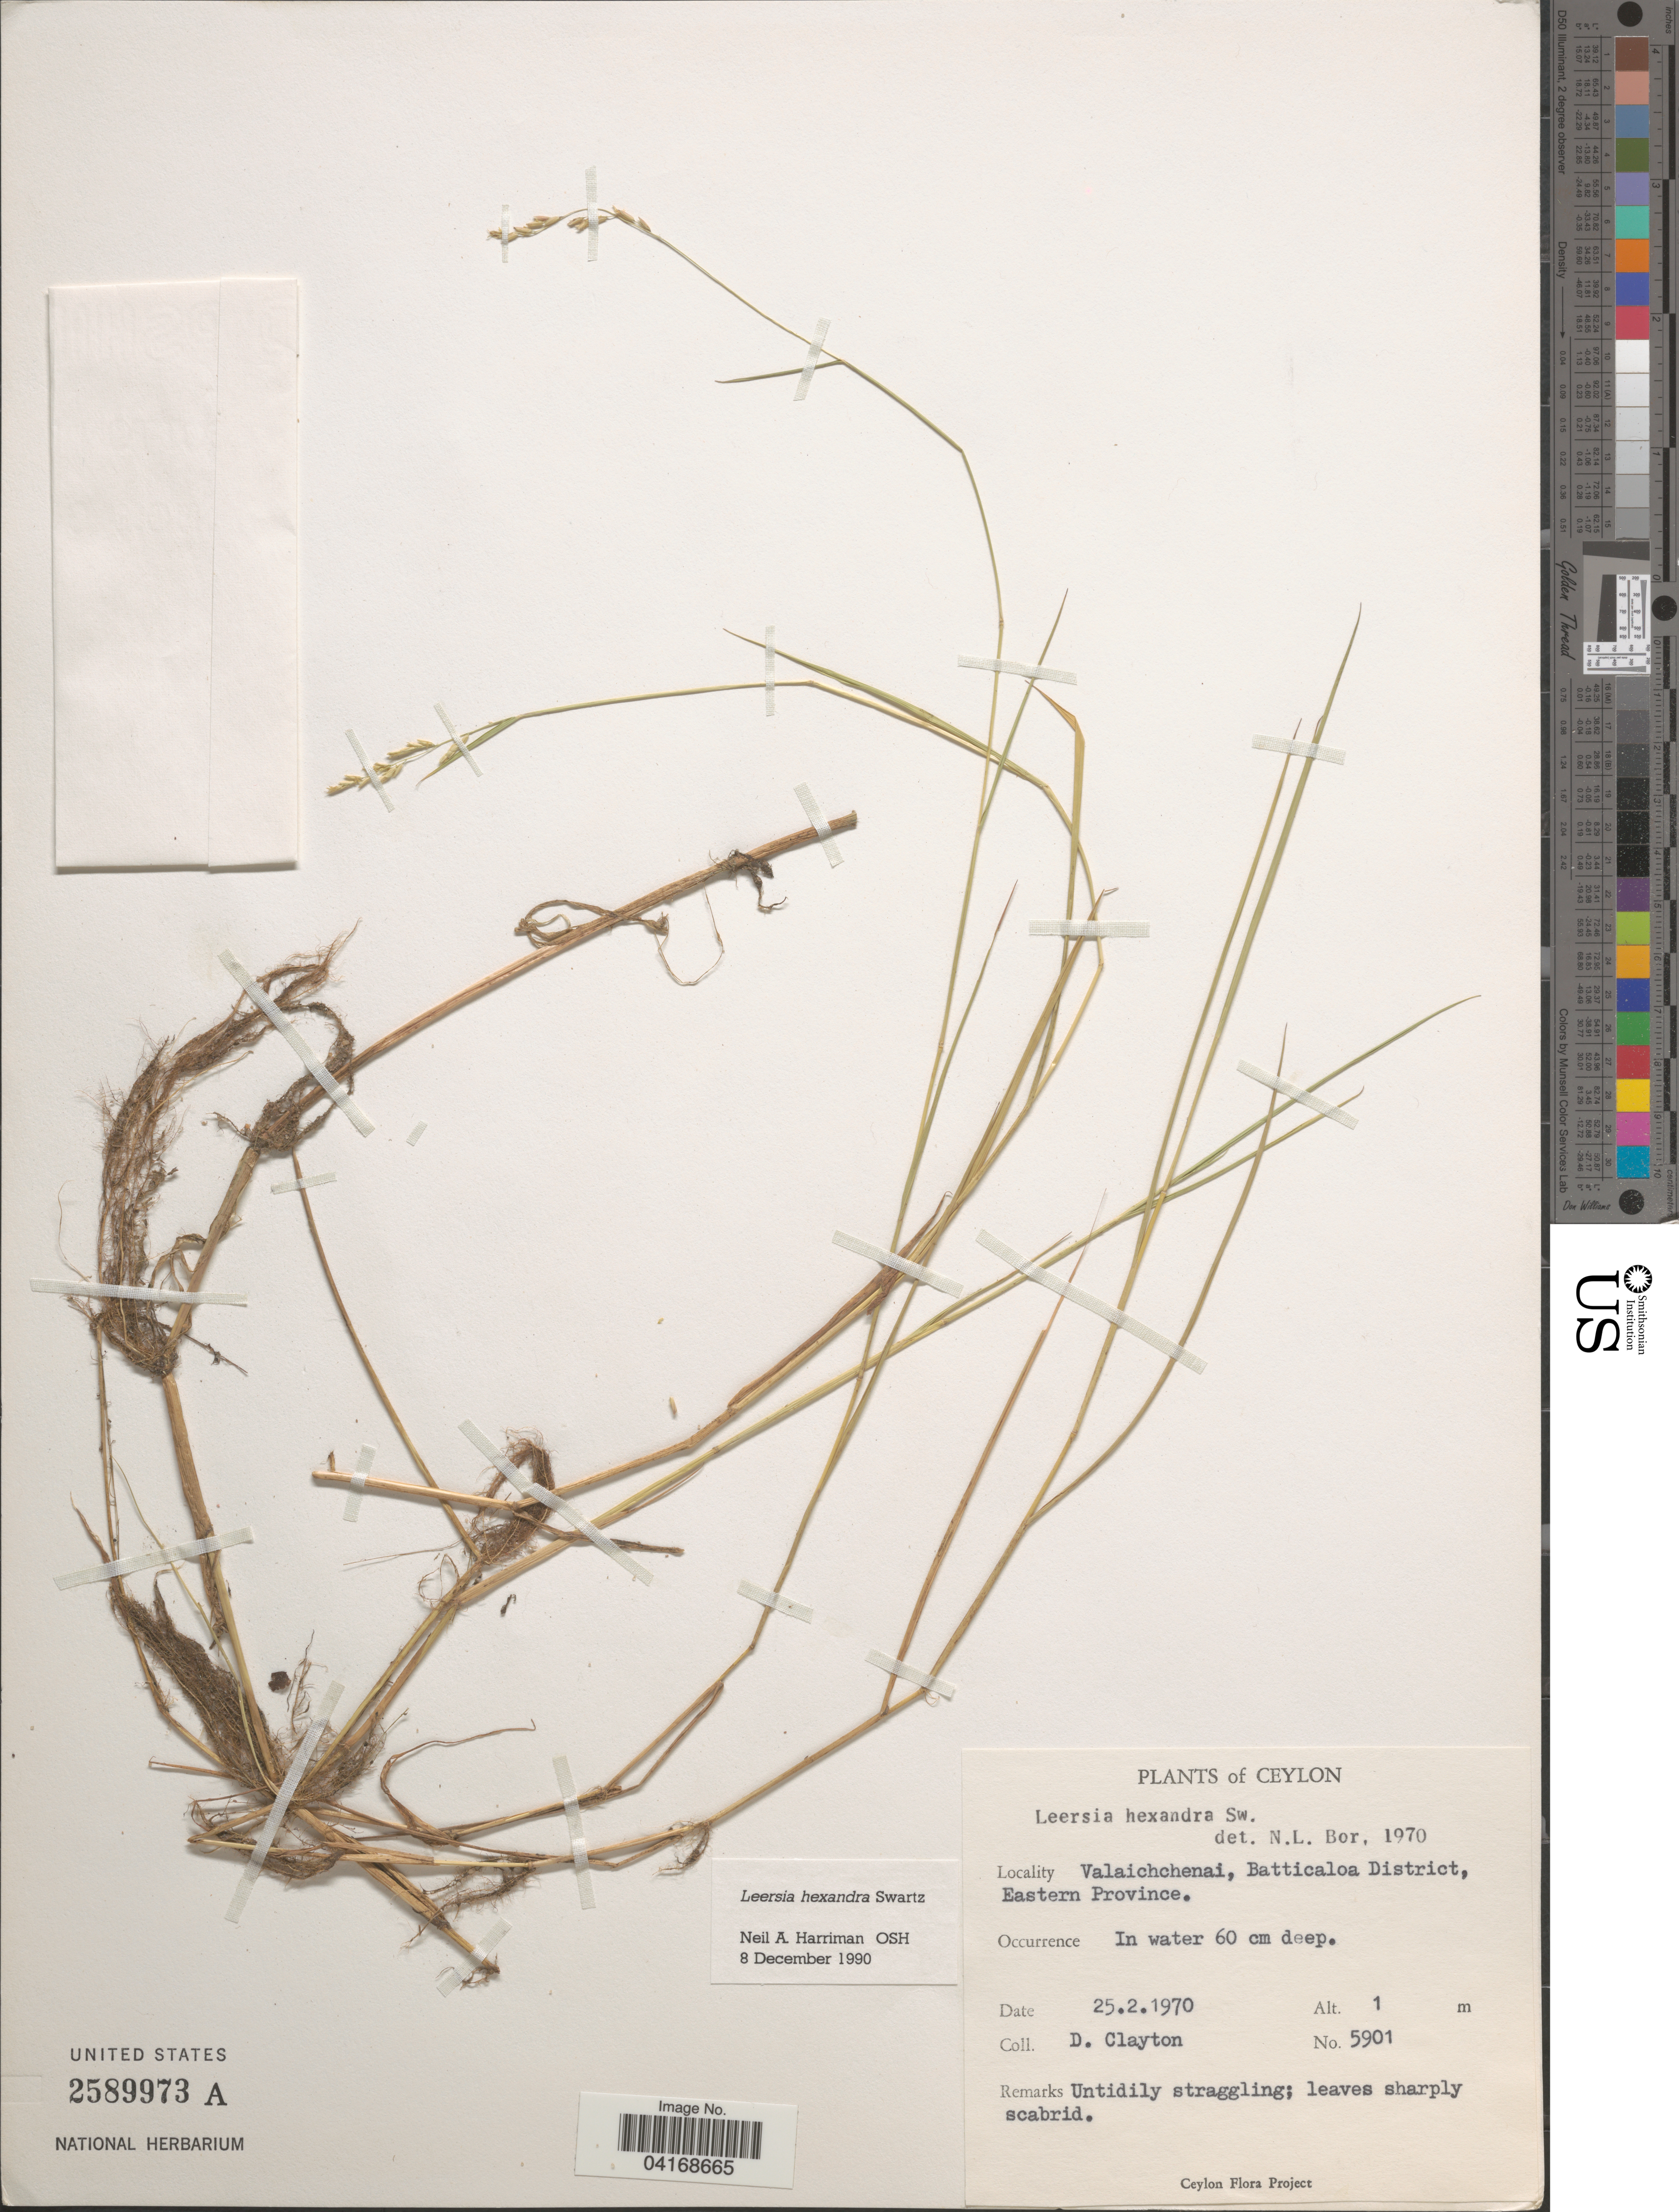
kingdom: Plantae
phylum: Tracheophyta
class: Liliopsida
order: Poales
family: Poaceae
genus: Leersia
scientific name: Leersia hexandra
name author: Sw.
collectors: D. Clayton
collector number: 5901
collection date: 1970-02-25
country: Sri Lanka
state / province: Eastern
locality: Ceylon. Valaichchenai, Batticaloa District.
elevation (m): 1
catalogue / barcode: US 2589973A